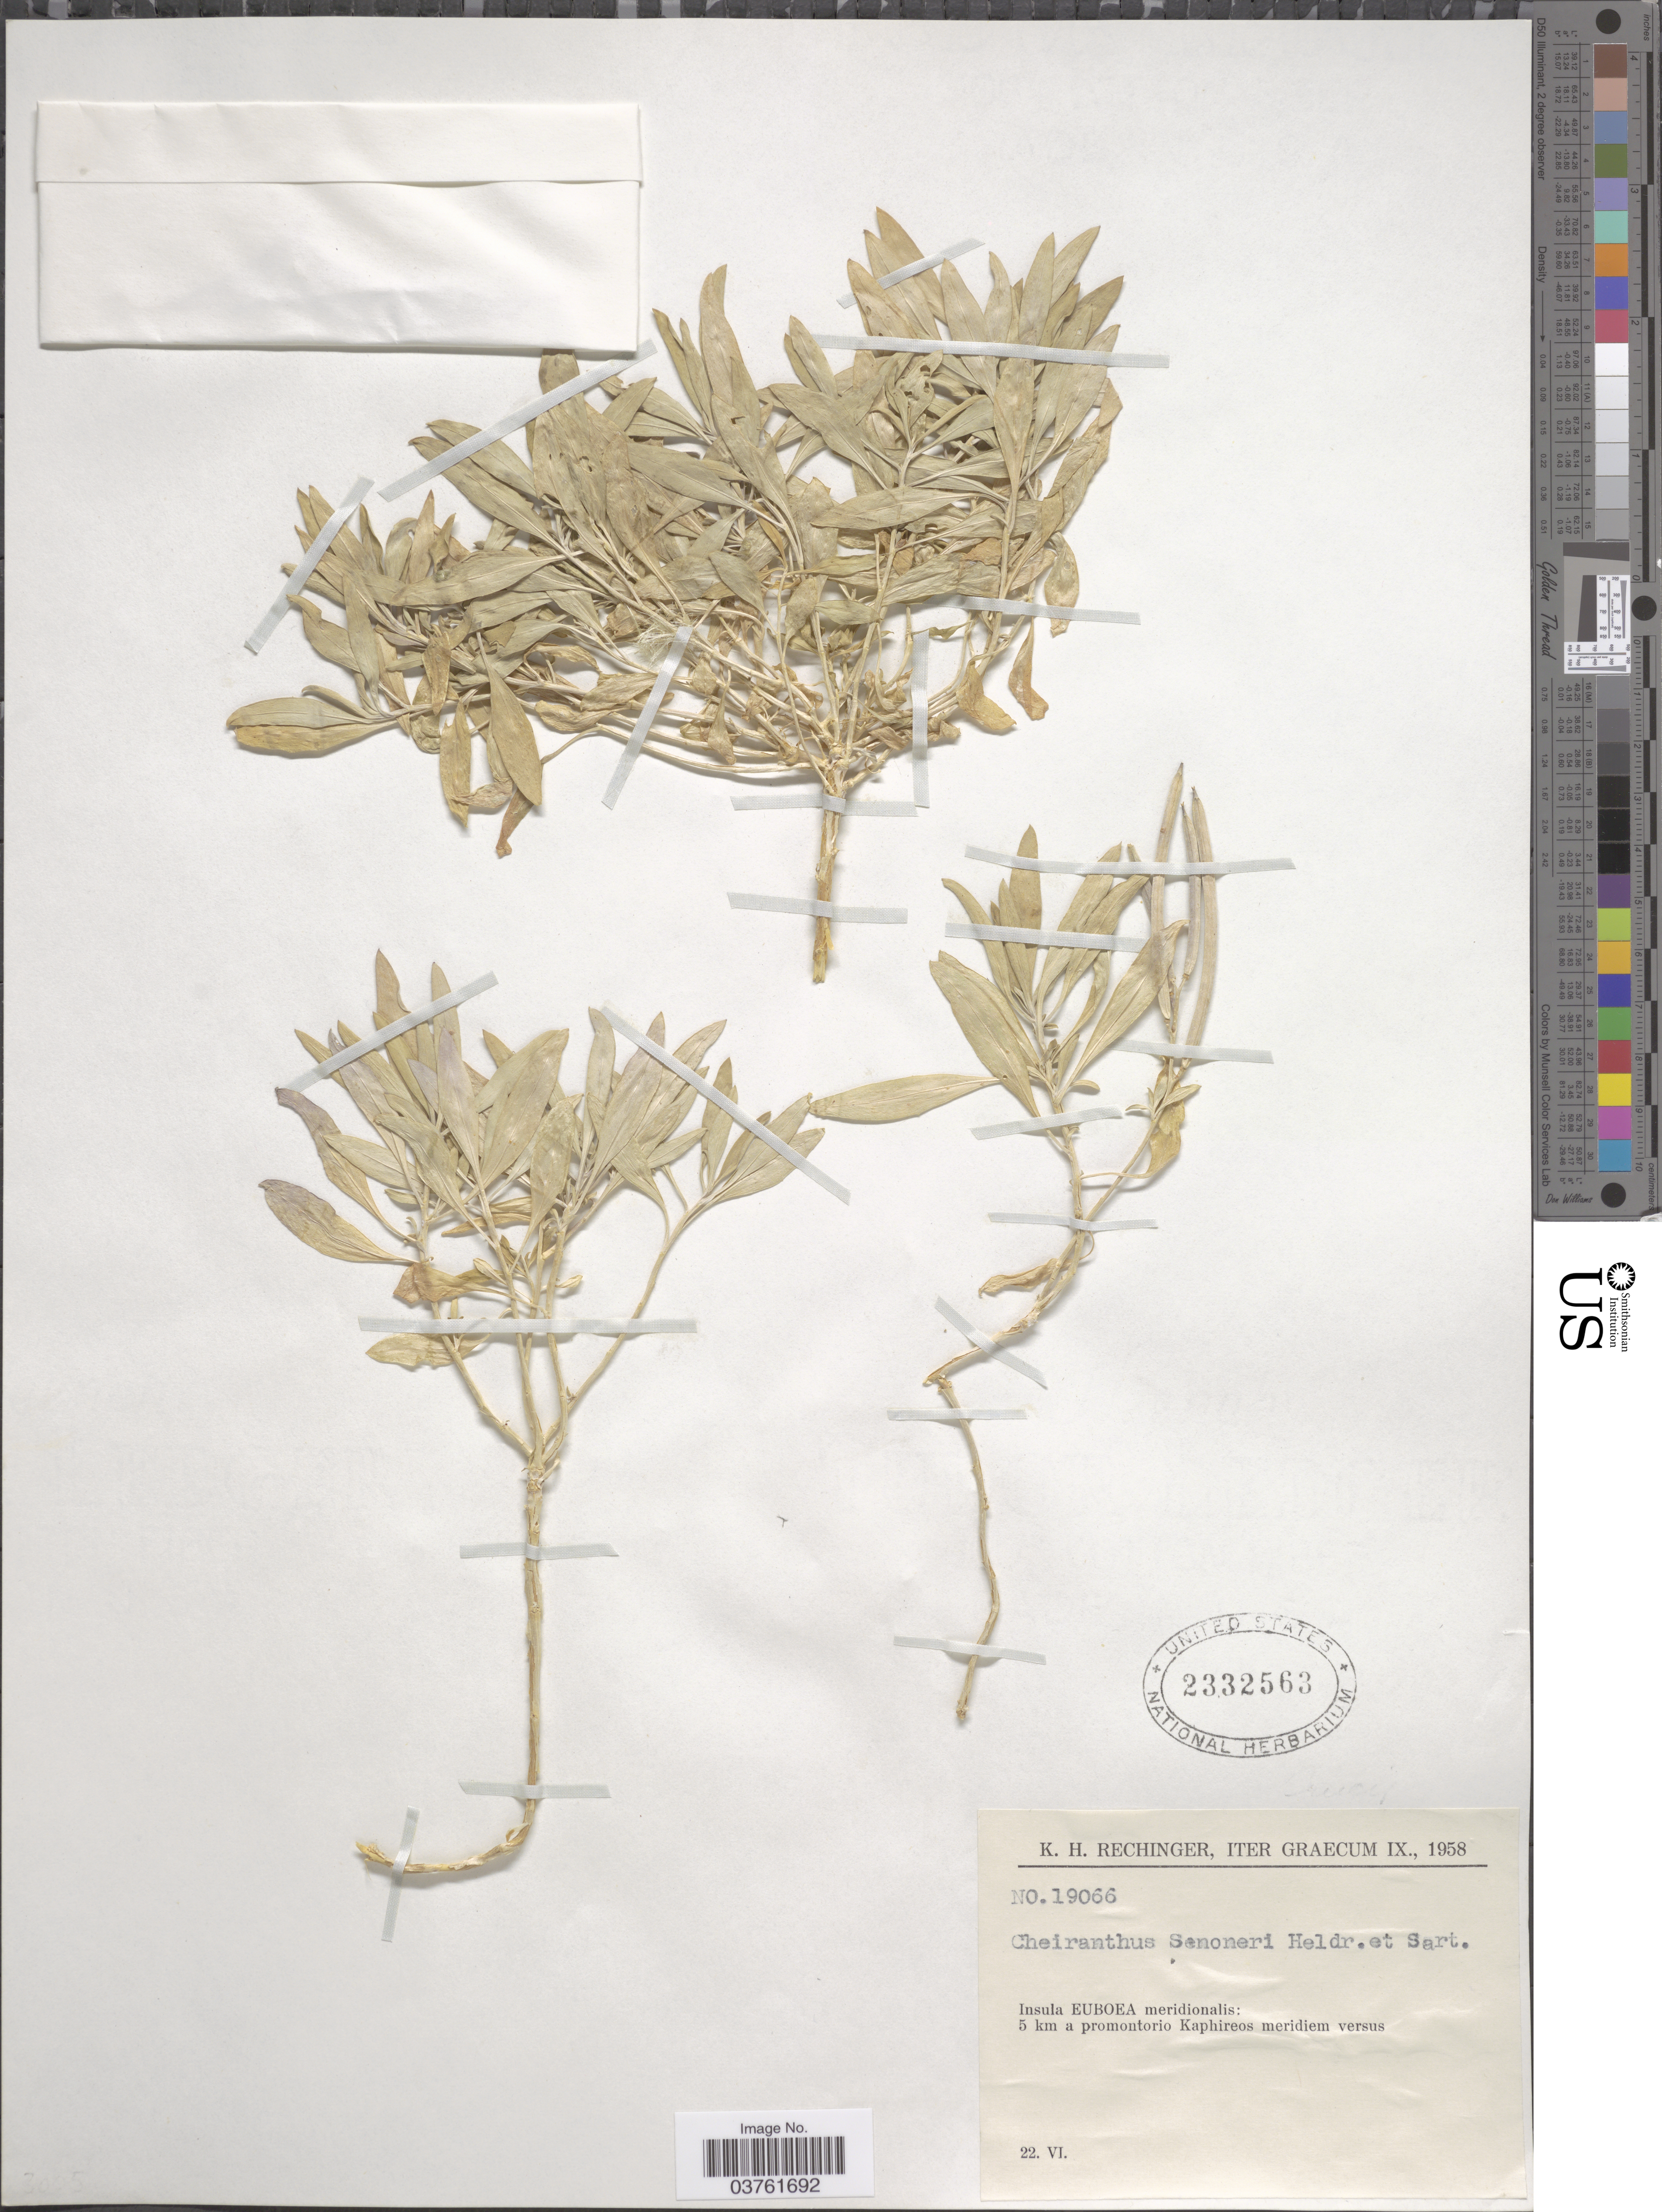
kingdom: Plantae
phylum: Tracheophyta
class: Magnoliopsida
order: Brassicales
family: Brassicaceae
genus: Cheiranthus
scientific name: Cheiranthus senoneri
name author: Reut.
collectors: K. H. Rechinger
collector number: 19066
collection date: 1958-06-22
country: Greece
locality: Iter Graecum IX. Insula Euboea meridionalis: 5 km a promontorio Kaphireos meridiem versus.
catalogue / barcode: US 2332563